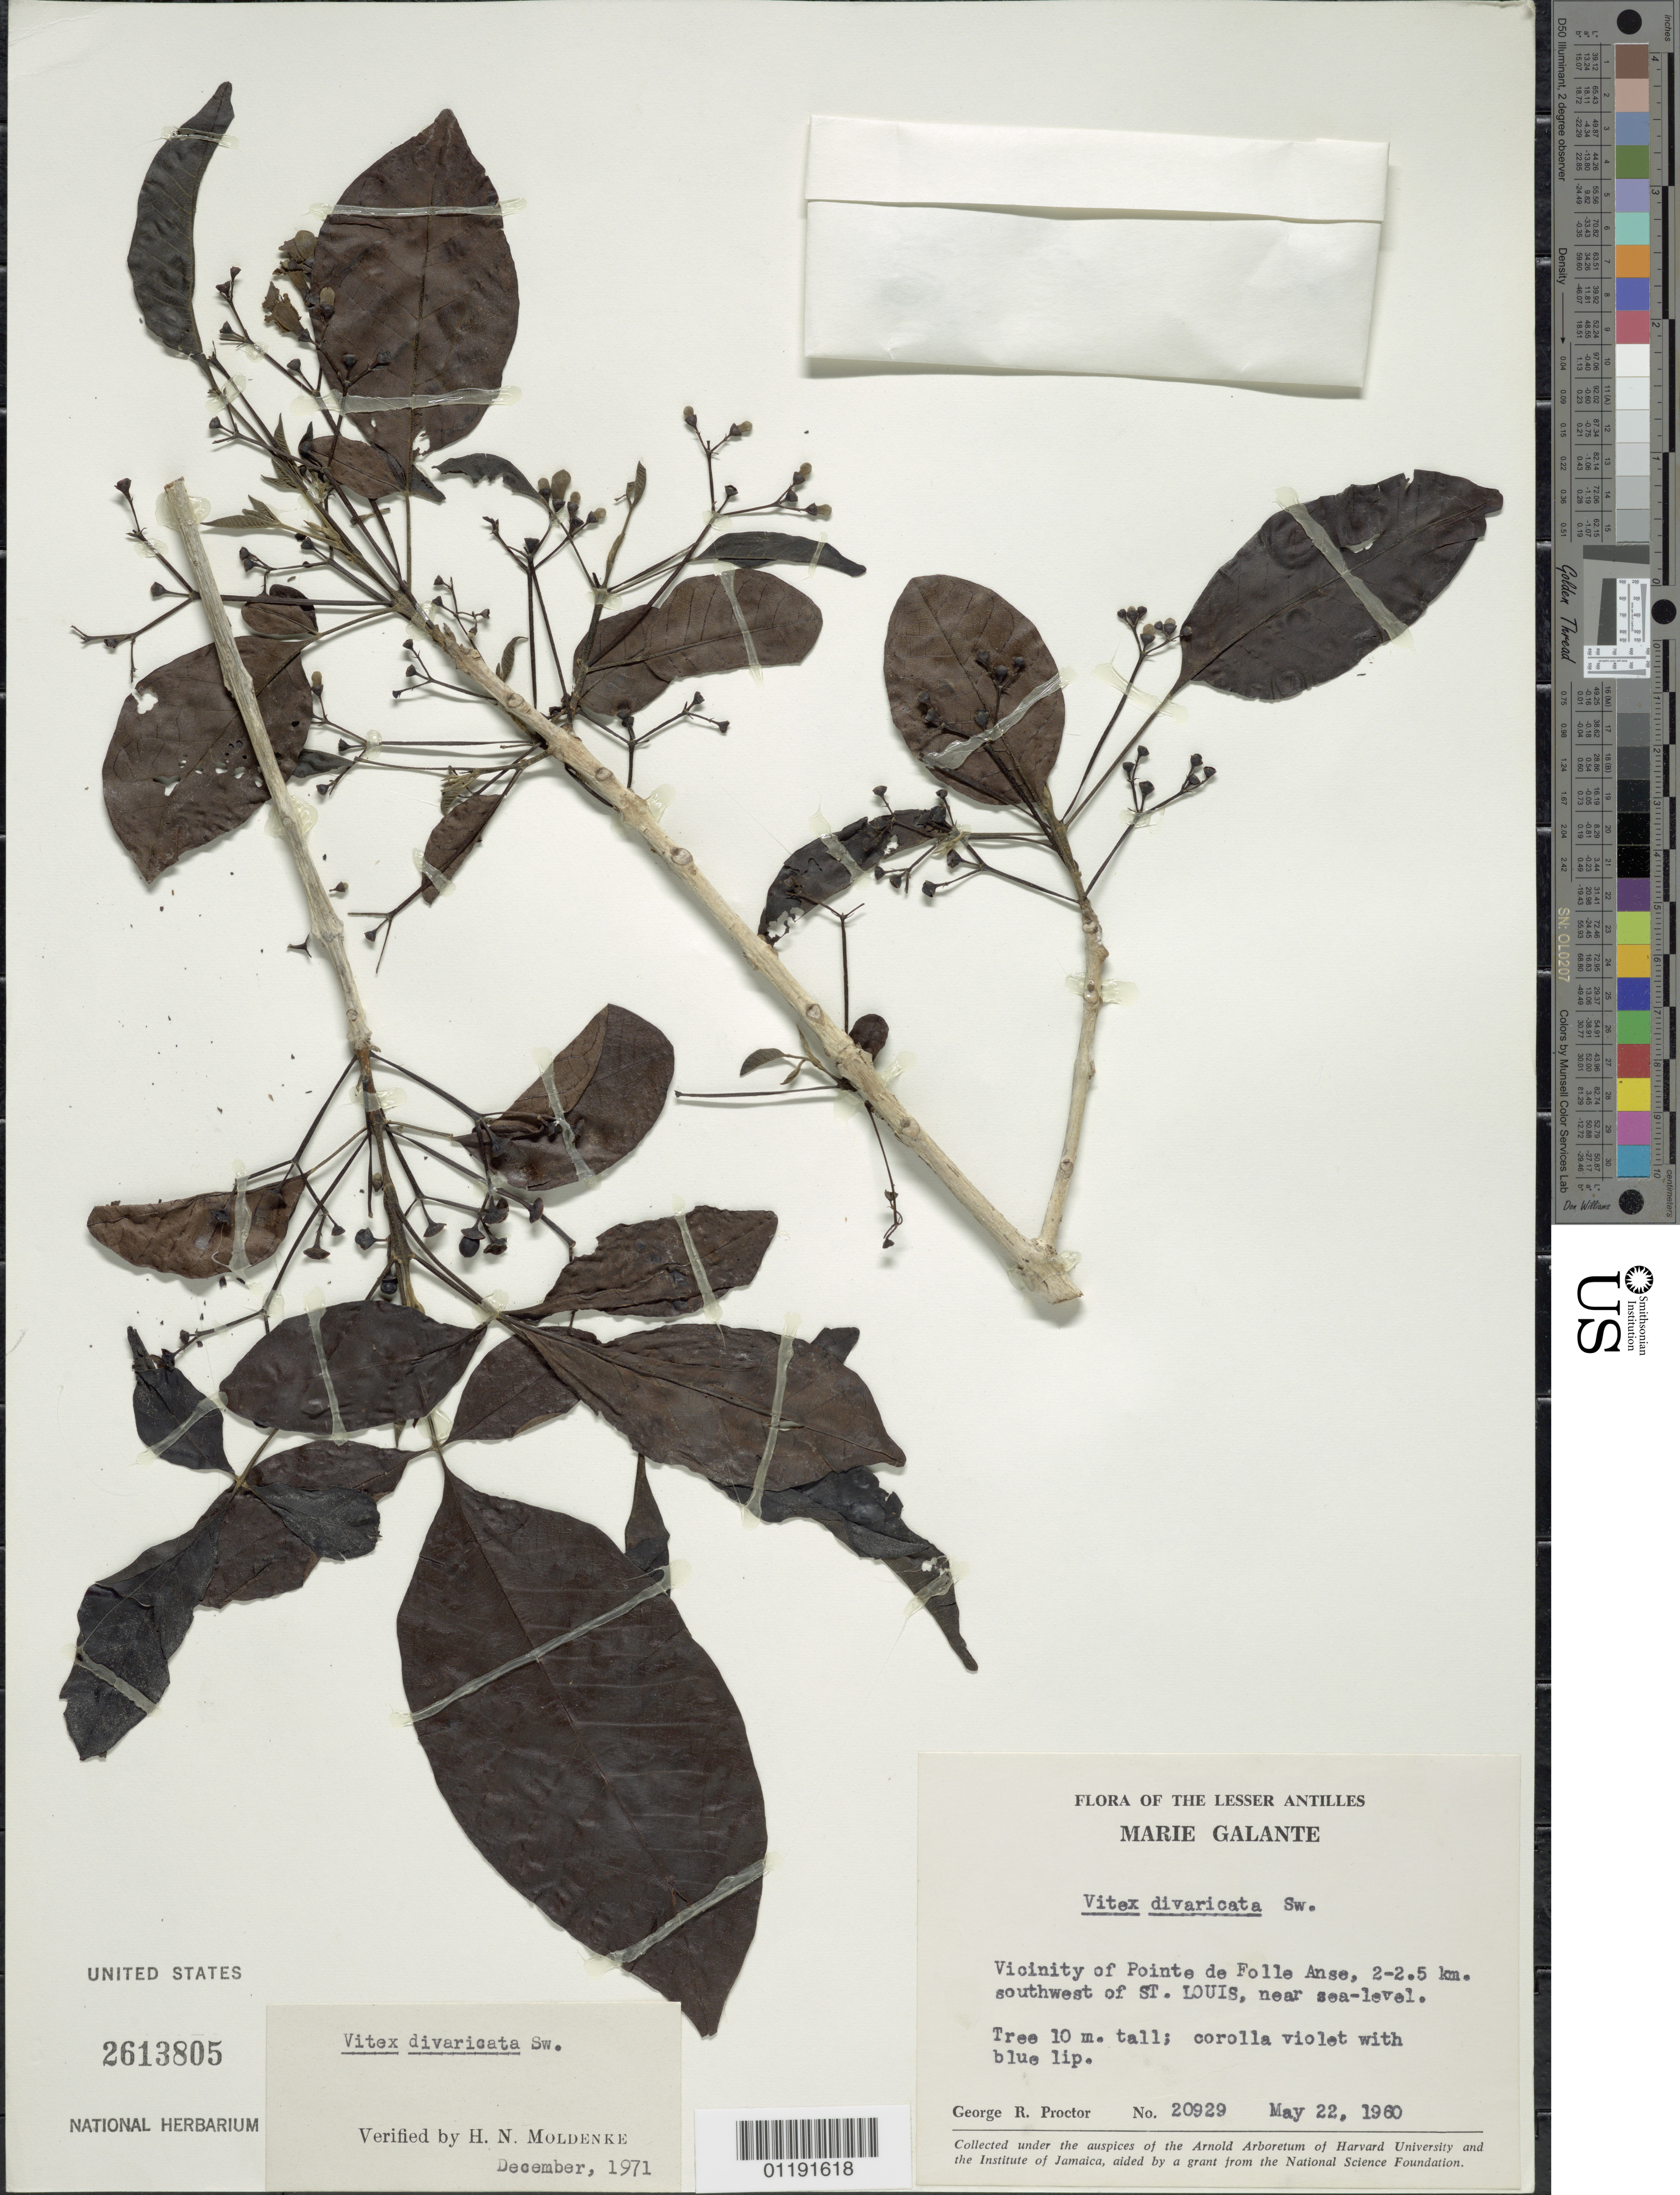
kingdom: Plantae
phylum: Tracheophyta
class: Magnoliopsida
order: Lamiales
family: Lamiaceae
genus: Vitex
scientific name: Vitex divaricata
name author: Sw.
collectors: G. Proctor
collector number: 20929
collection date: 1960-05-22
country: Guadeloupe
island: Marie Galante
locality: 2-2.5 km SW of St. Louis, Vicinity of Pointe de Folle Anse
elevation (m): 0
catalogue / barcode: US 2613805